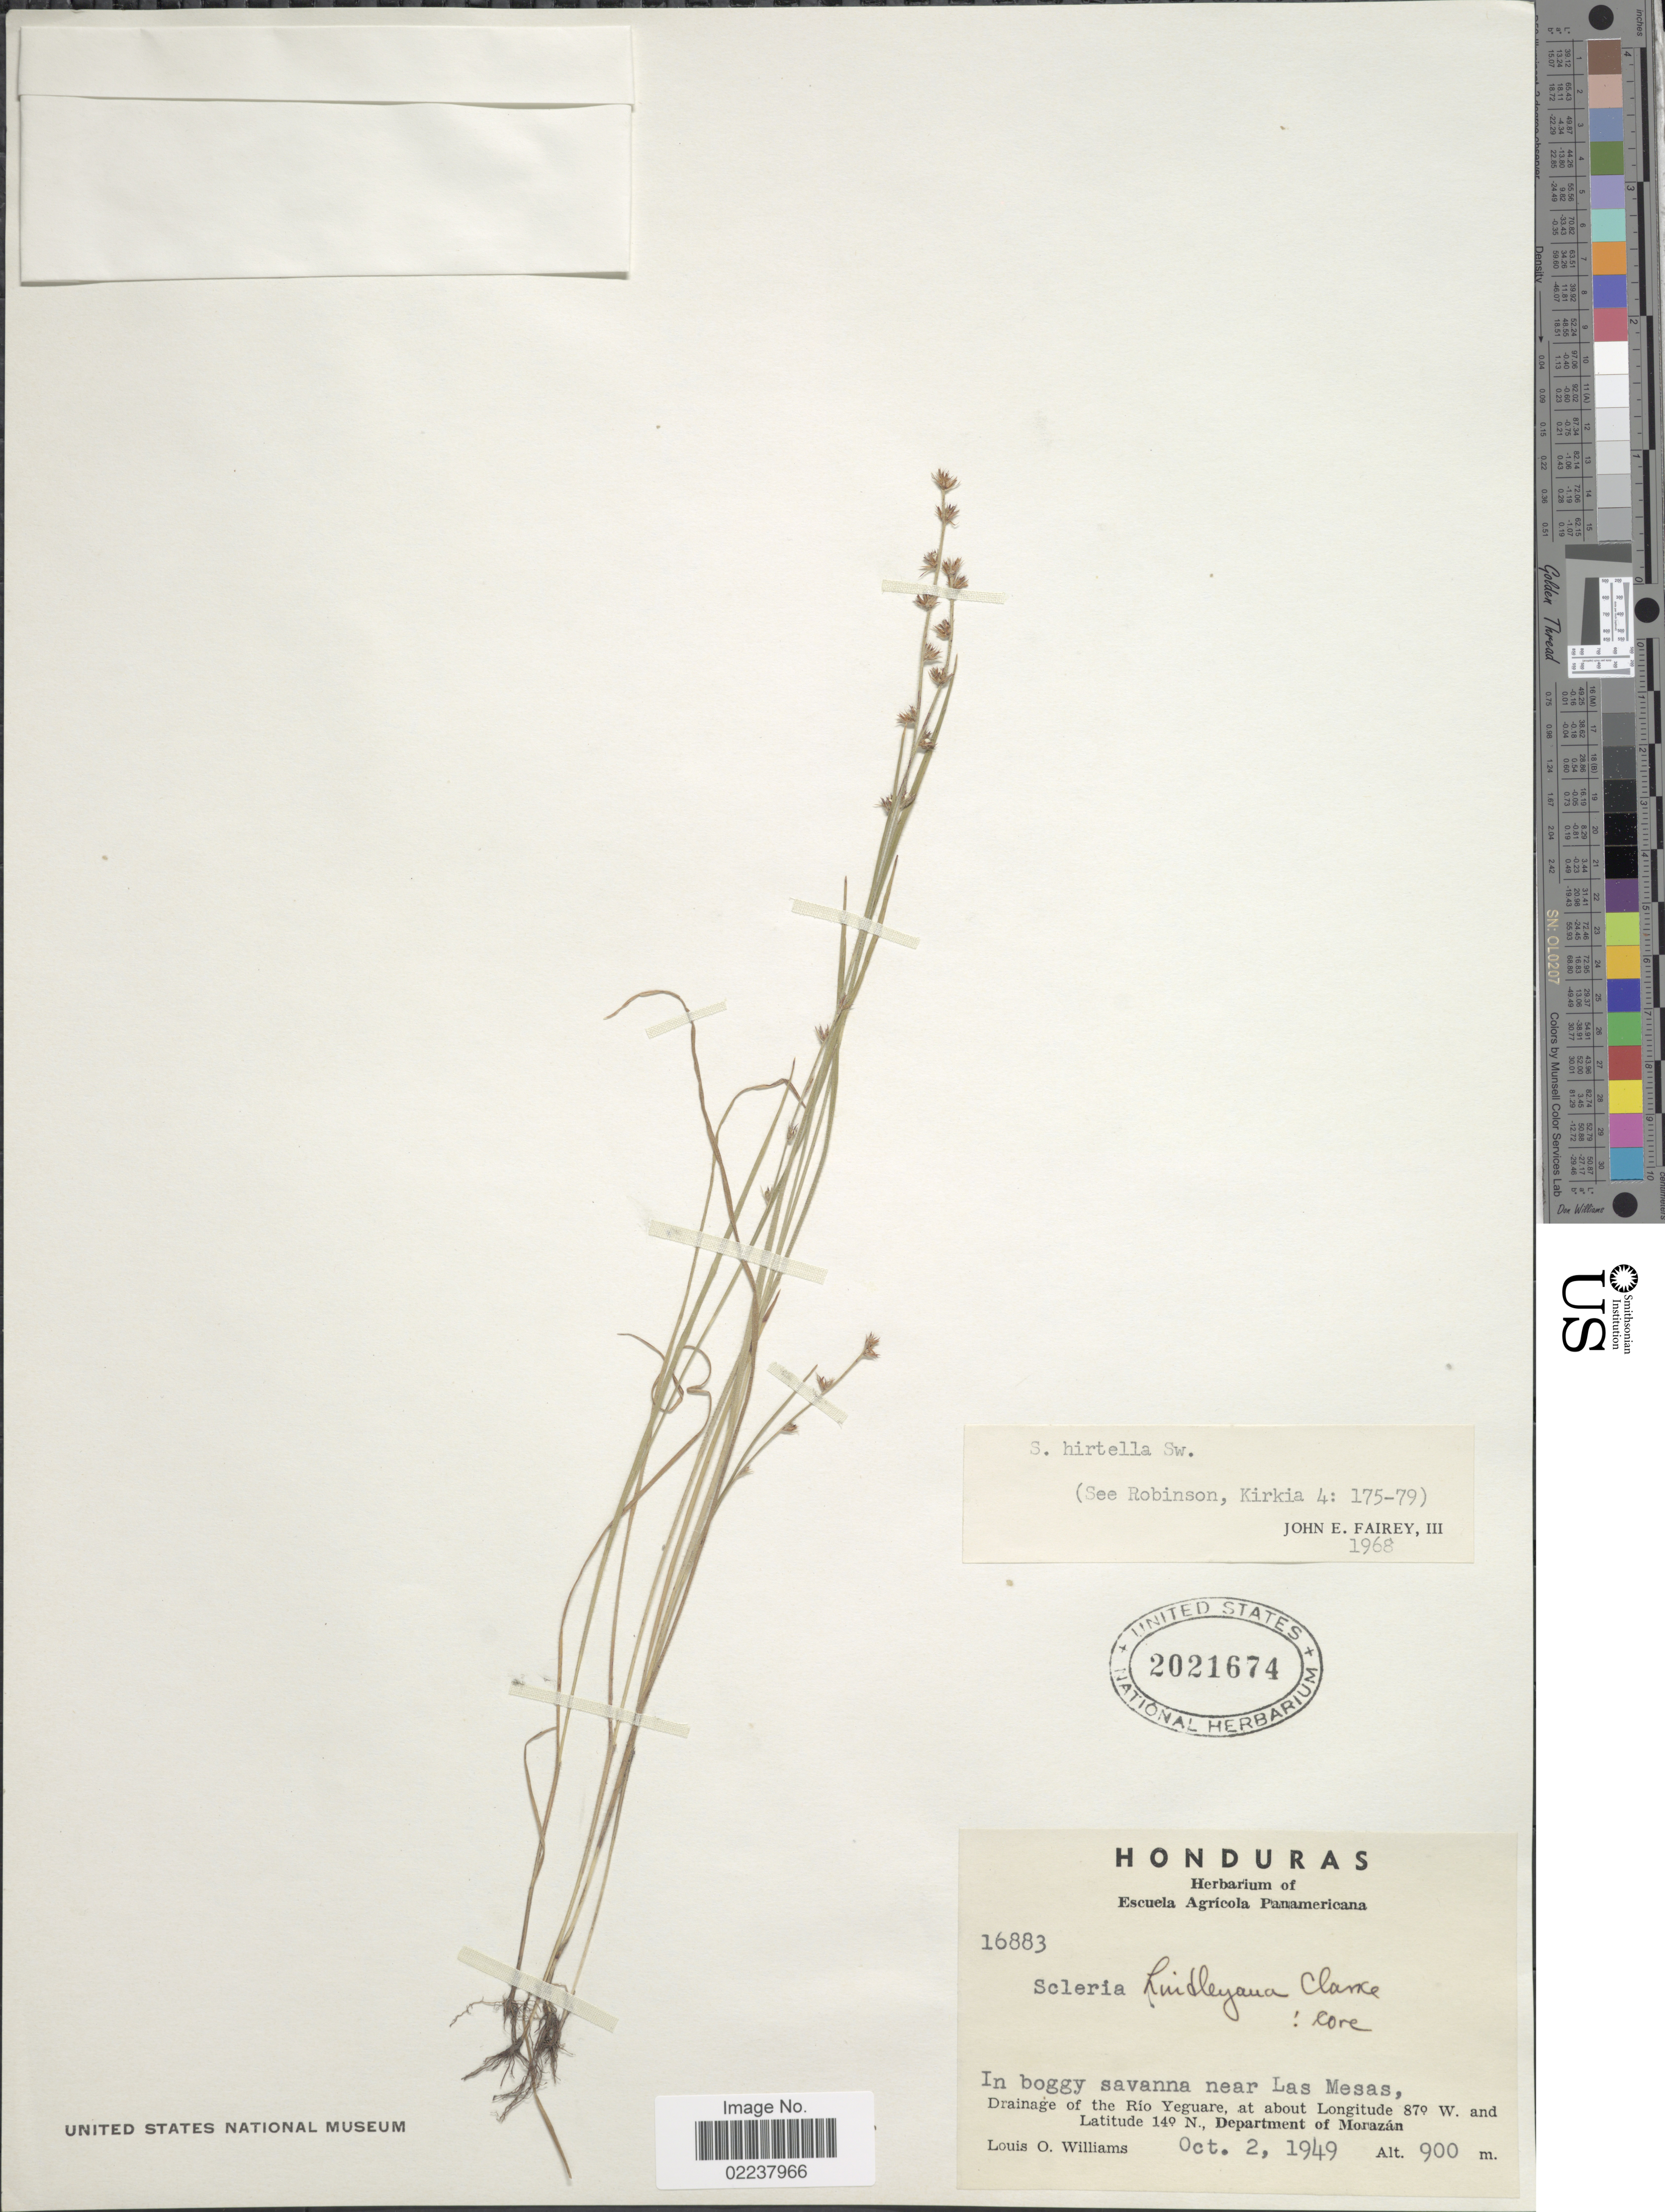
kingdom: Plantae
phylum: Tracheophyta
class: Liliopsida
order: Poales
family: Cyperaceae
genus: Scleria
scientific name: Scleria hirtella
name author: Sw.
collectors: L. O. Williams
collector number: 16883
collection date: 1949-10-02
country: Honduras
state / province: Fco. Morazán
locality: In boggy savanna near Las Mesas, Drainage of the Rio Yeguare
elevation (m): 900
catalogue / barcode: US 2021674